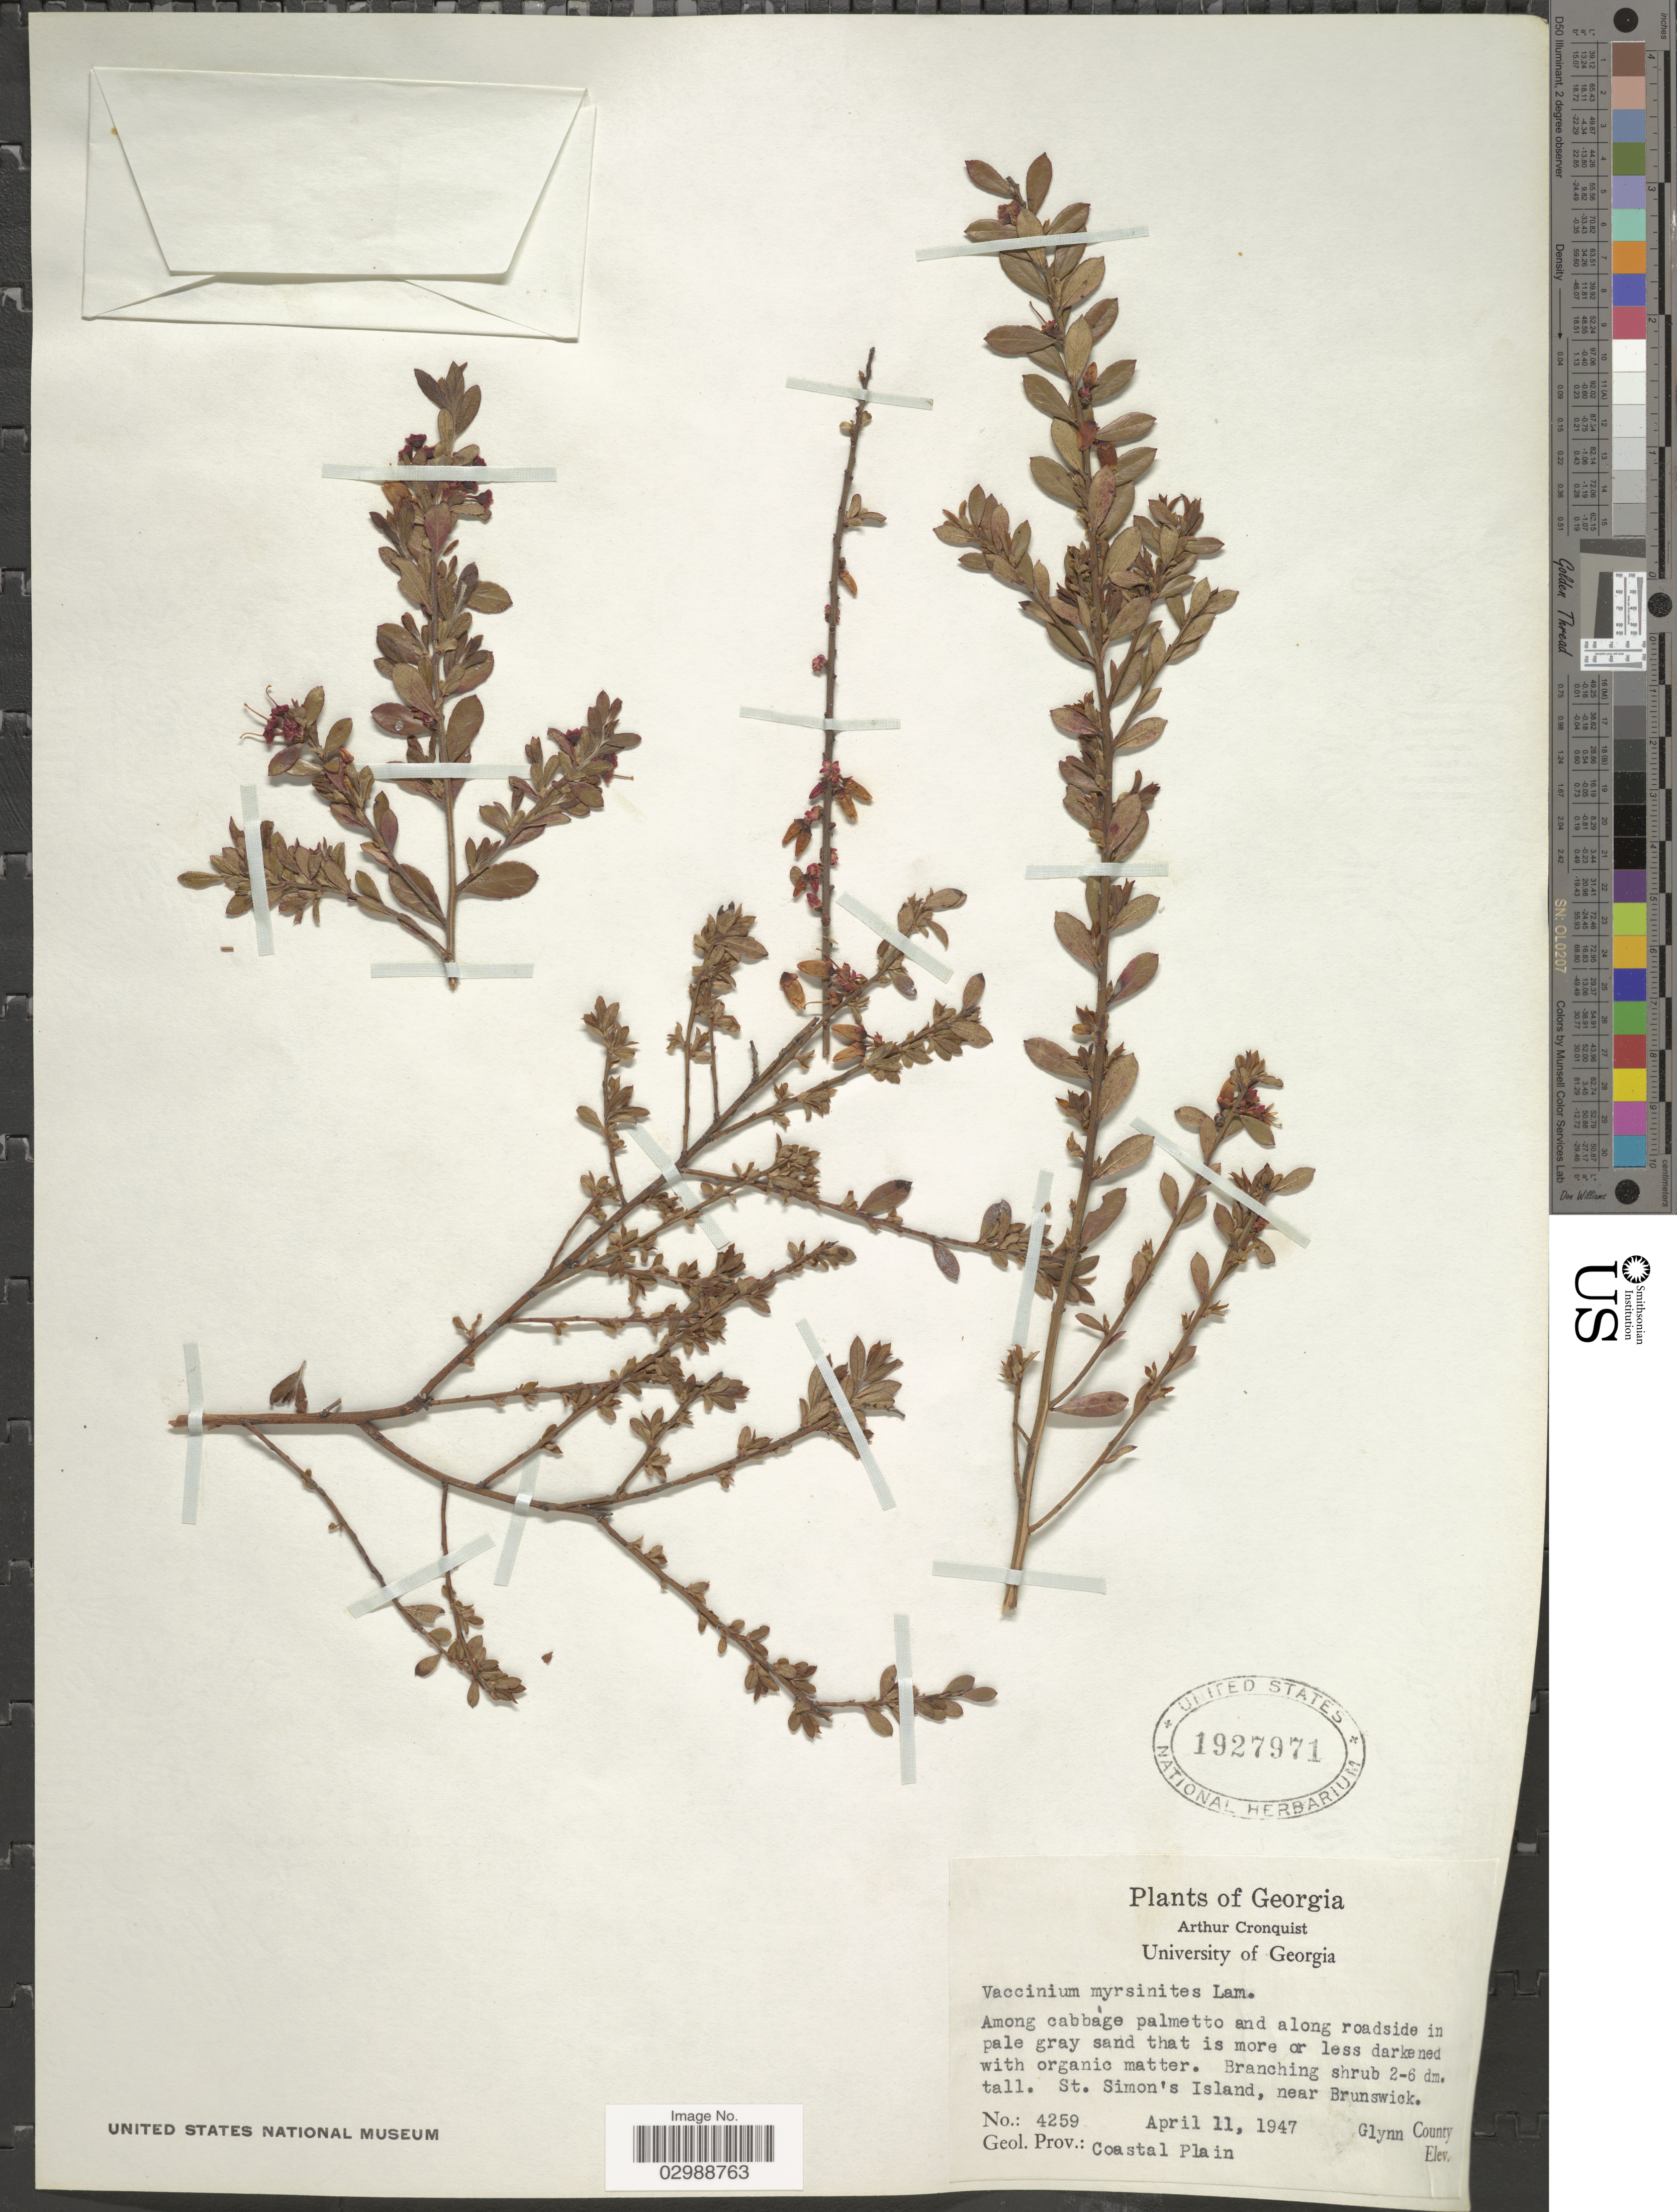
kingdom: Plantae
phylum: Tracheophyta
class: Magnoliopsida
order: Ericales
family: Ericaceae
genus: Vaccinium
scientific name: Vaccinium myrsinites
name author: Lam.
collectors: A. Cronquist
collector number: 4259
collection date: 1947-04-11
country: United States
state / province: Georgia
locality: St. Simon's Island, near Brunswick. Glynn County. Geol. Prov.: Coastal Plain.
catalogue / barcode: US 1927971